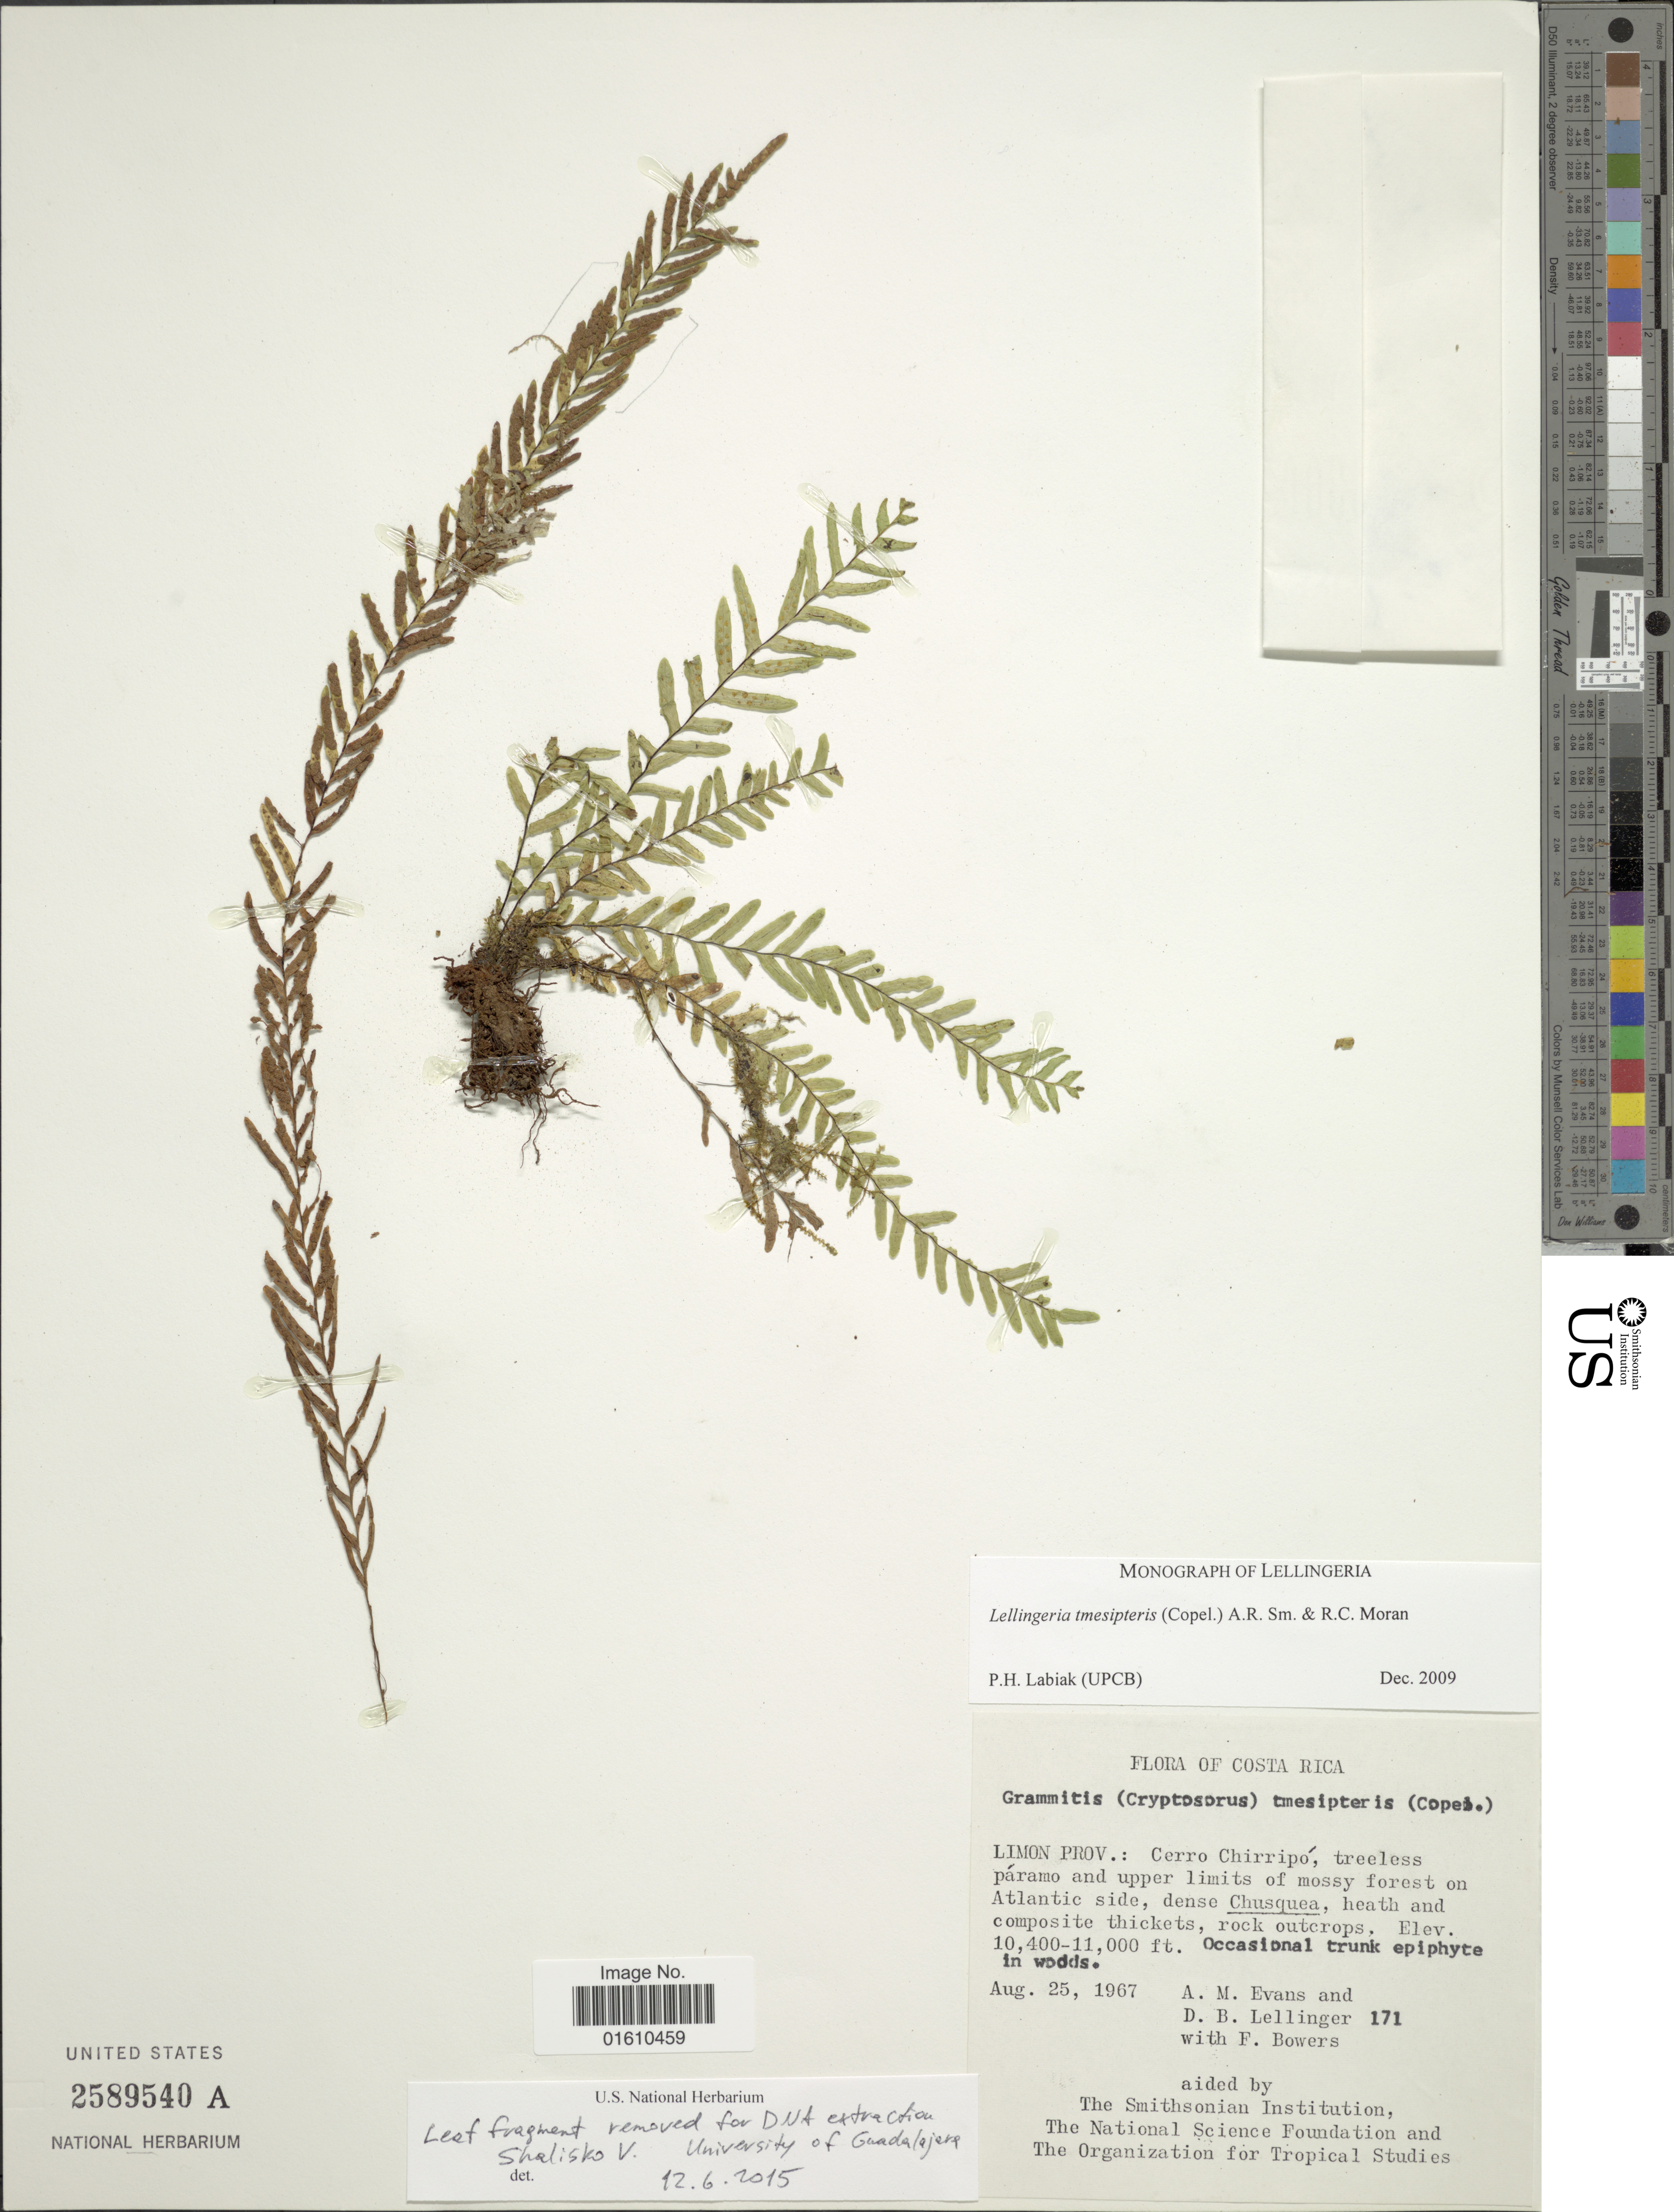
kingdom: Plantae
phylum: Tracheophyta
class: Polypodiopsida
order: Polypodiales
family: Polypodiaceae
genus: Lellingeria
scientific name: Lellingeria tmesipteris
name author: (Copel.) A.R. Sm. & R.C. Moran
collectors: A. M. Evans, D. B. Lellinger & F. Bowers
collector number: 171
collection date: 1967-08-25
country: Costa Rica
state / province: Limón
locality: Cerro Chirripó, treeless páramo and upper limits of mossy forest on Atlantic side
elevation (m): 3170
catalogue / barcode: US 2589540A